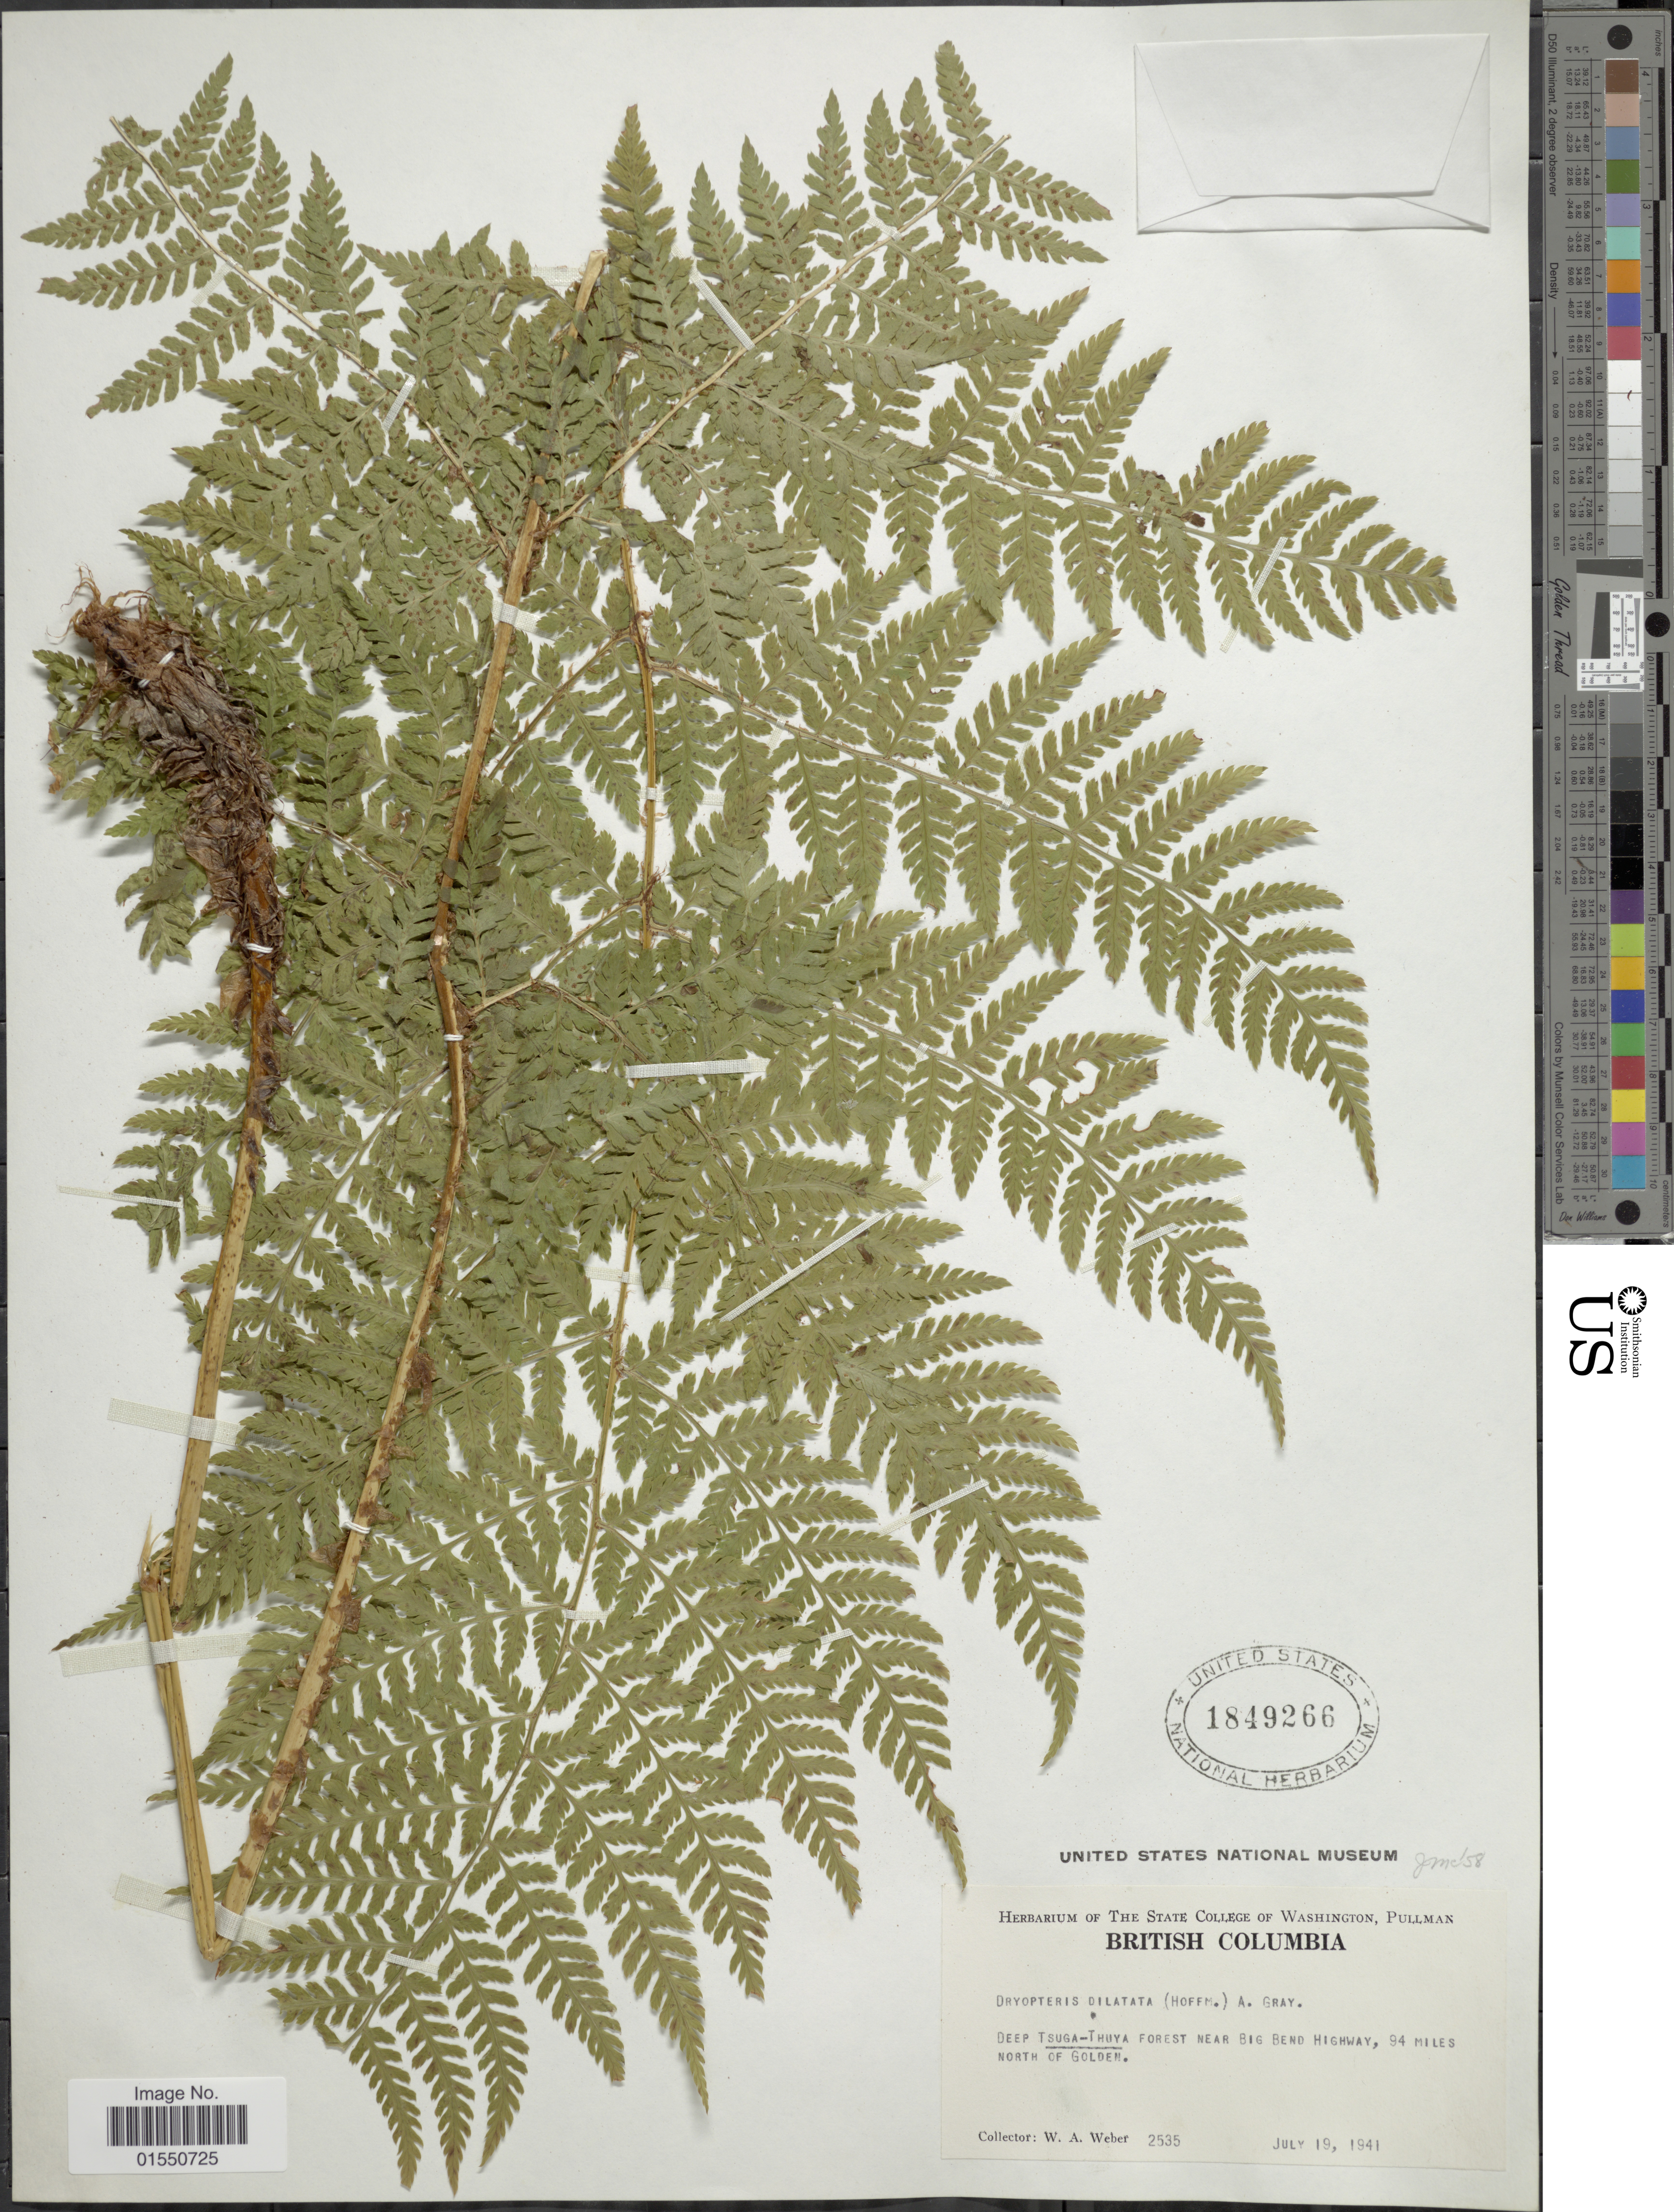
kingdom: Plantae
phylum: Tracheophyta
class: Polypodiopsida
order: Polypodiales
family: Dryopteridaceae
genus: Dryopteris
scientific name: Dryopteris expansa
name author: (C. Presl) Fraser-Jenk. & Jermy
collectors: W. A. Weber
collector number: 2535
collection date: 1941-07-19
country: Canada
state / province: British Columbia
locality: Deep Tsuga-Thuya Forest near Big Bend Highway, 94 miles north of Golden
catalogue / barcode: US 1849266